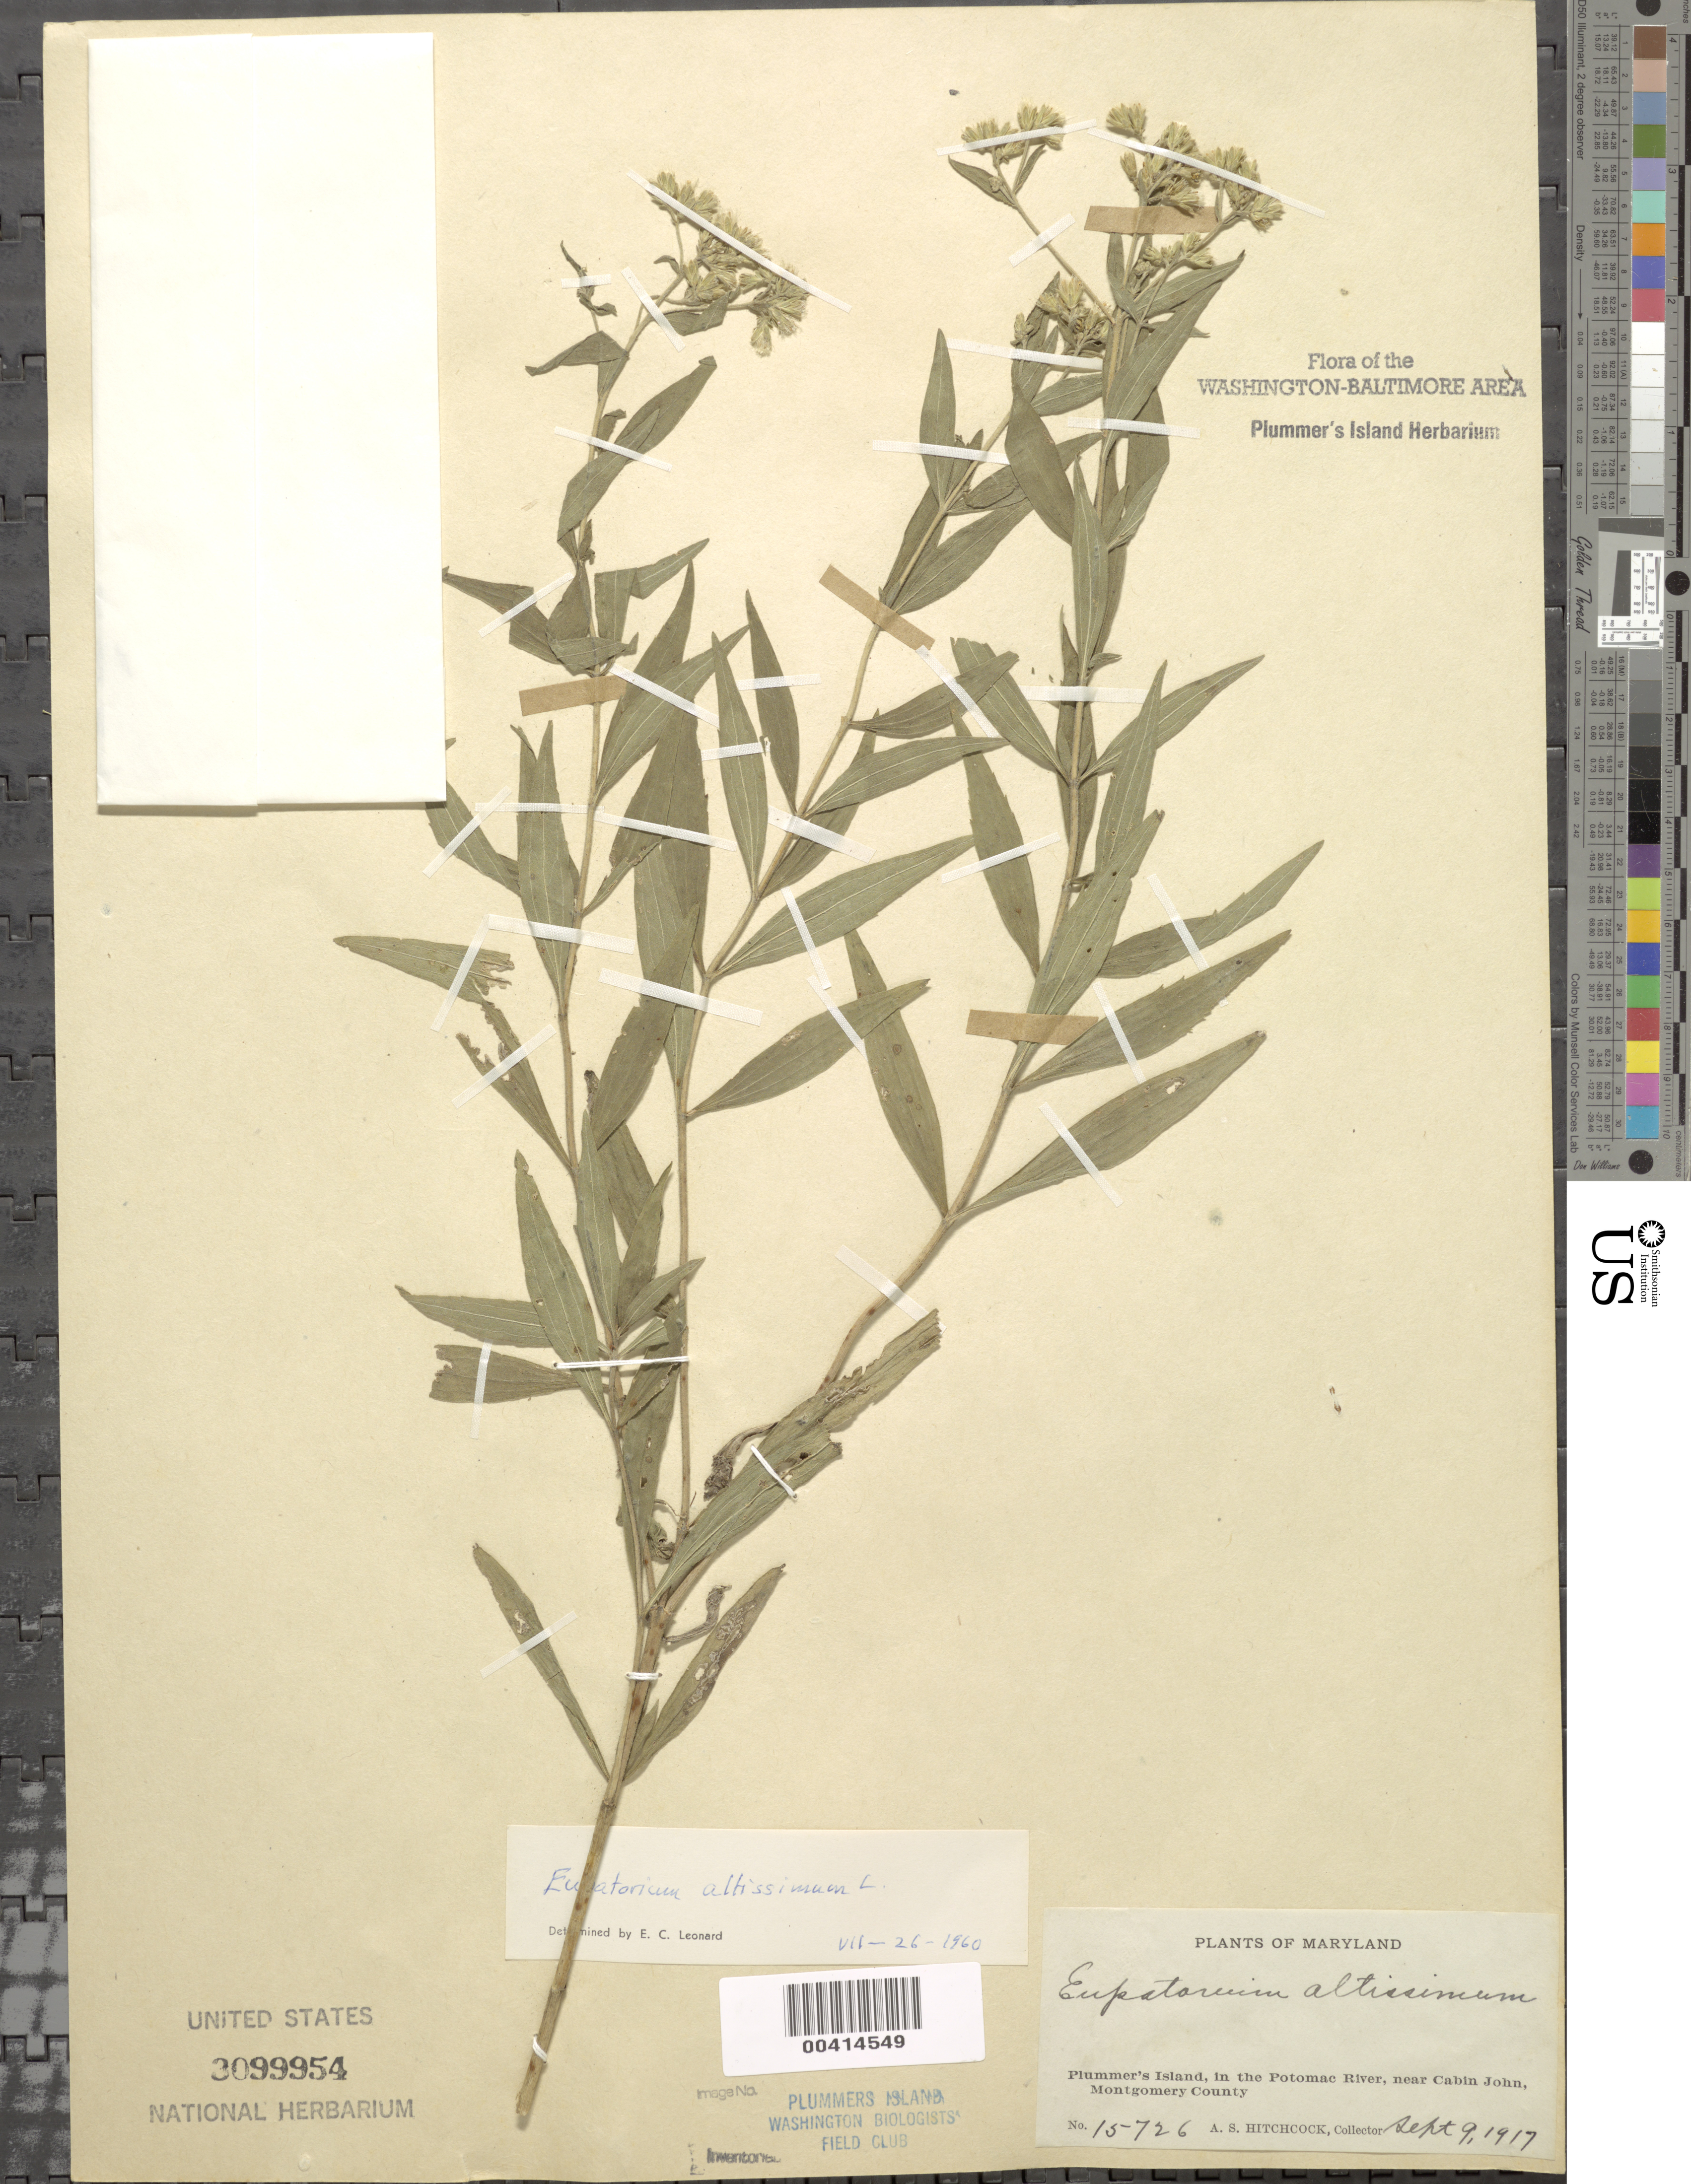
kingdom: Plantae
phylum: Tracheophyta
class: Magnoliopsida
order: Asterales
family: Asteraceae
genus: Eupatorium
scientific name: Eupatorium altissimum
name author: L.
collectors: A. S. Hitchcock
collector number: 15726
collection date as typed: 09 Sep 1917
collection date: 1917-09-09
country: United States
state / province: Maryland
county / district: Montgomery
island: Plummers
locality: Plummer's Island C. & O. Canal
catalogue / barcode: US 3099954